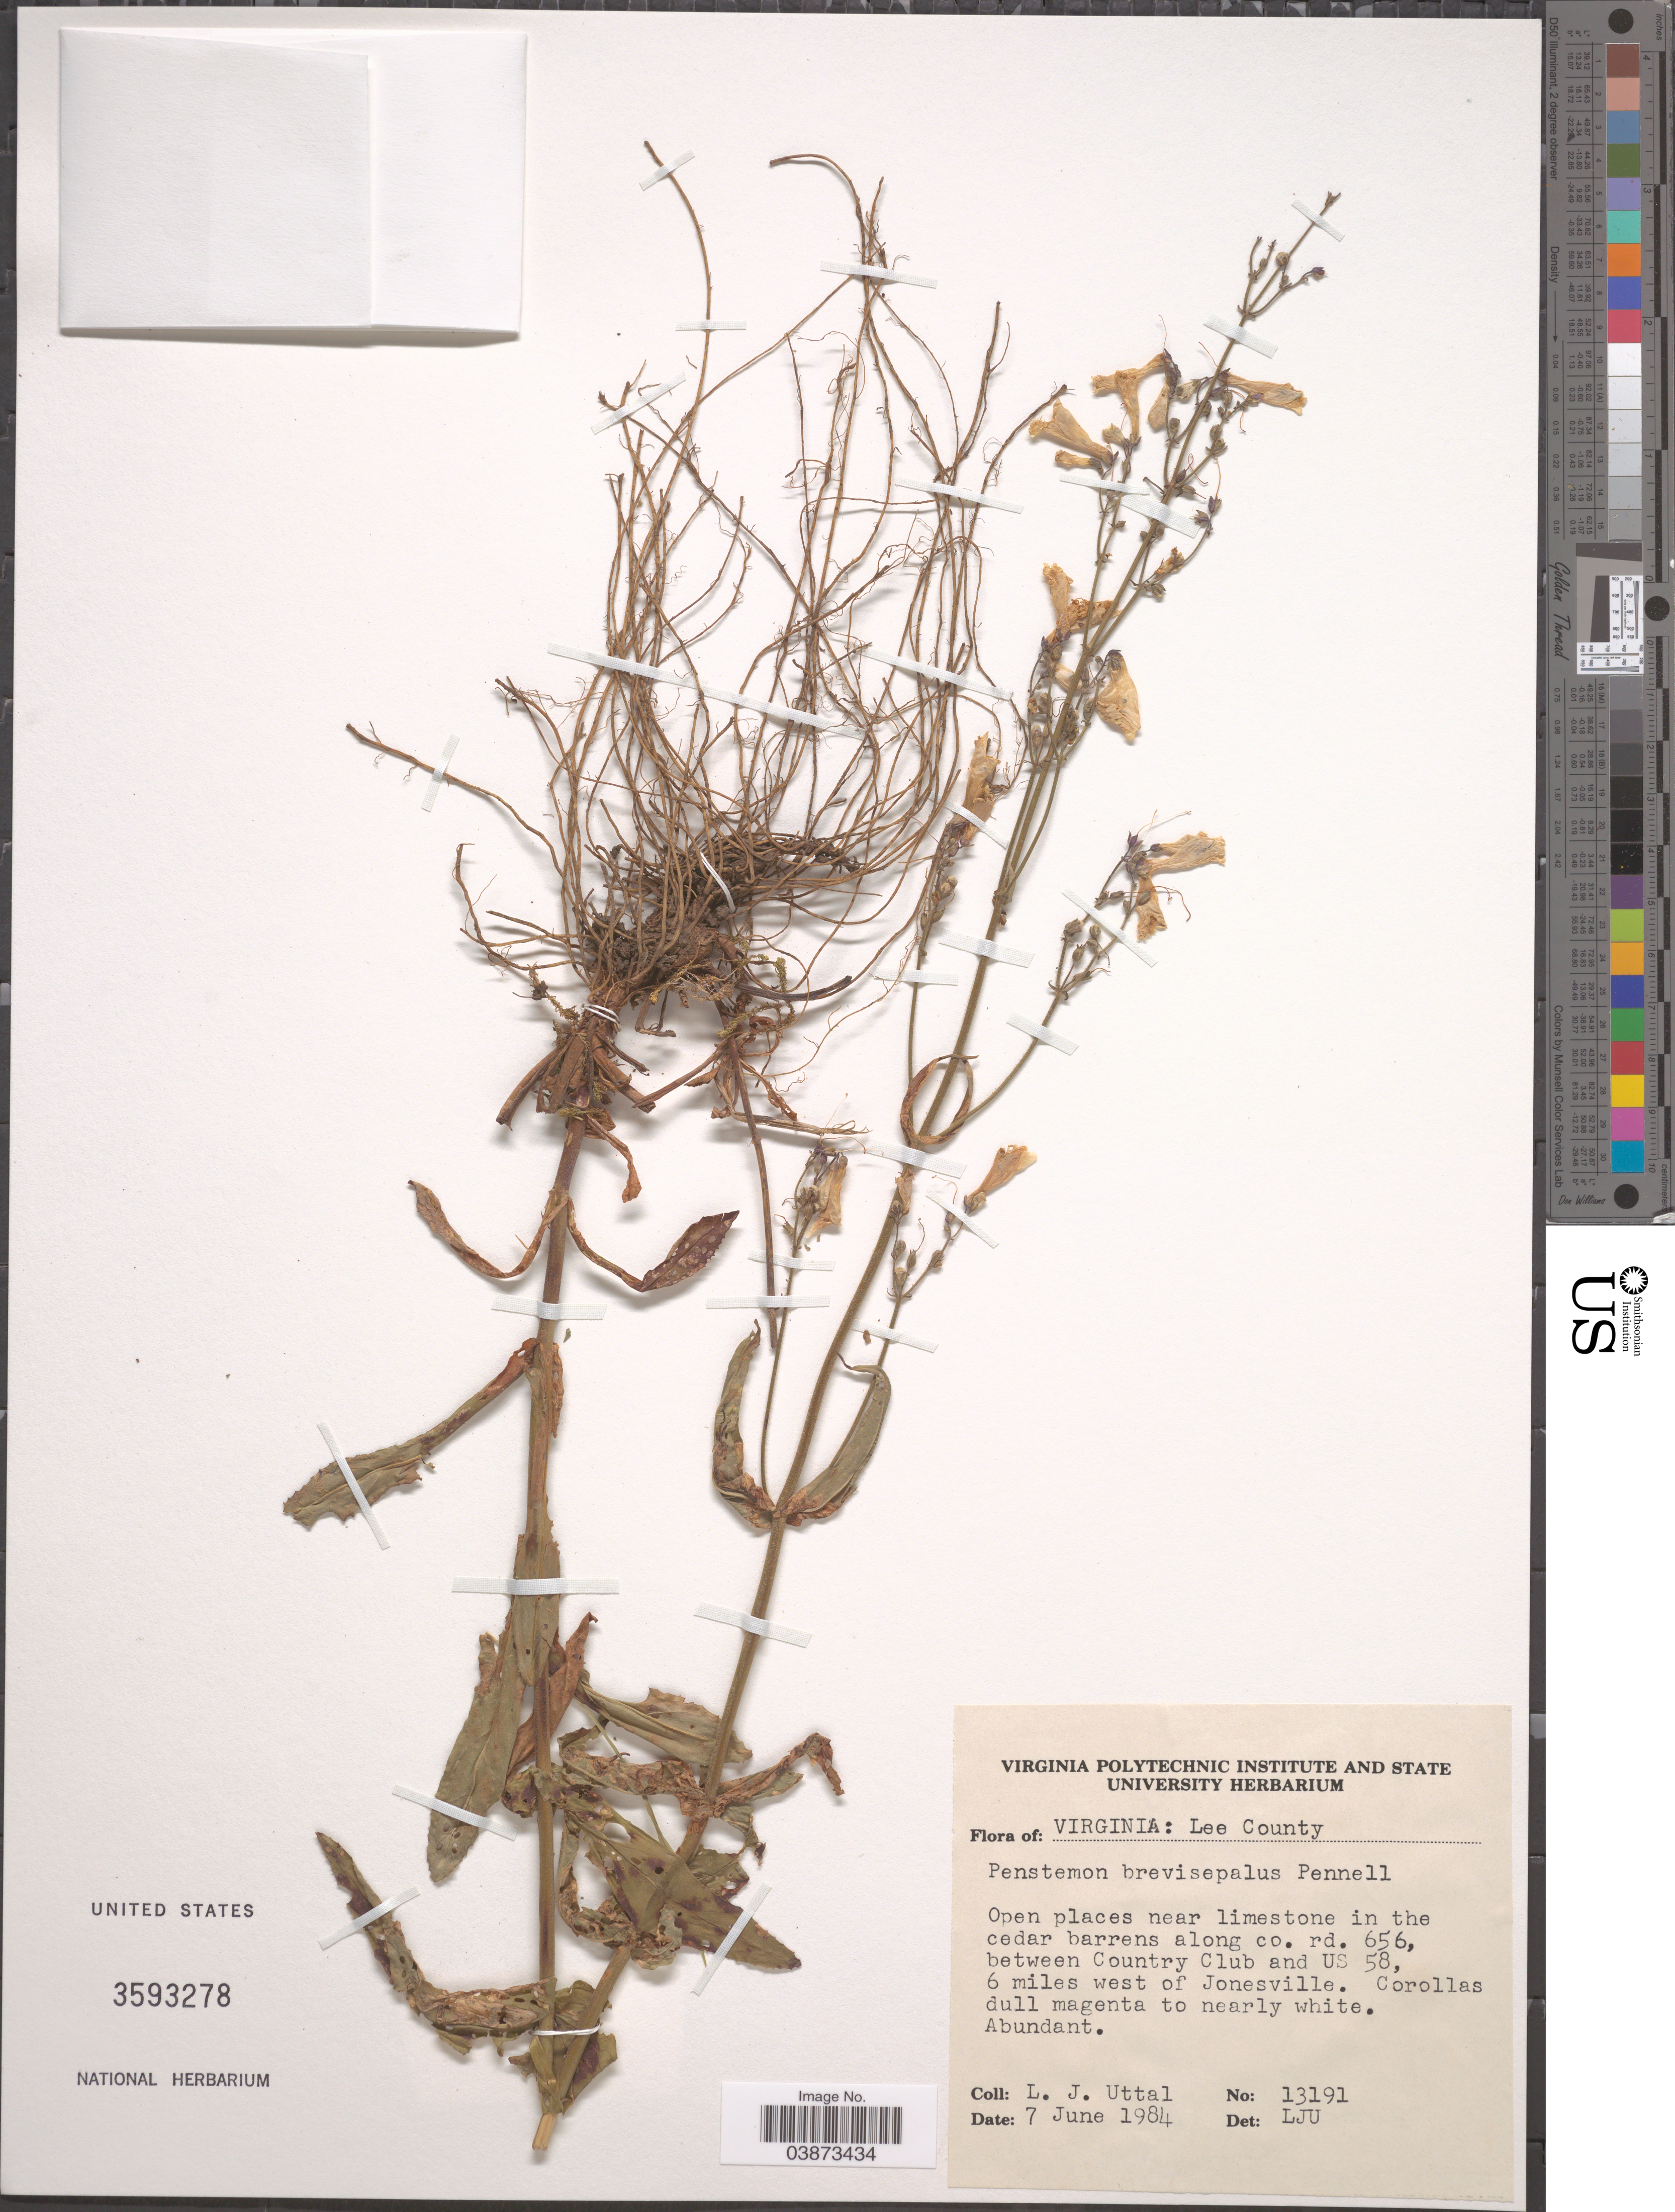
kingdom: Plantae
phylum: Tracheophyta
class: Magnoliopsida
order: Lamiales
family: Plantaginaceae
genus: Penstemon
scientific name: Penstemon brevisepalus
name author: Pennell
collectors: L. Uttal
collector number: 13191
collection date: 1984-06-07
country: United States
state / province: Virginia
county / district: Lee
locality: Lee County. In the cedar barrens along co. rd. 656, between Country Club and US 58, 6 miles west of Jonesville.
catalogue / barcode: US 3593278